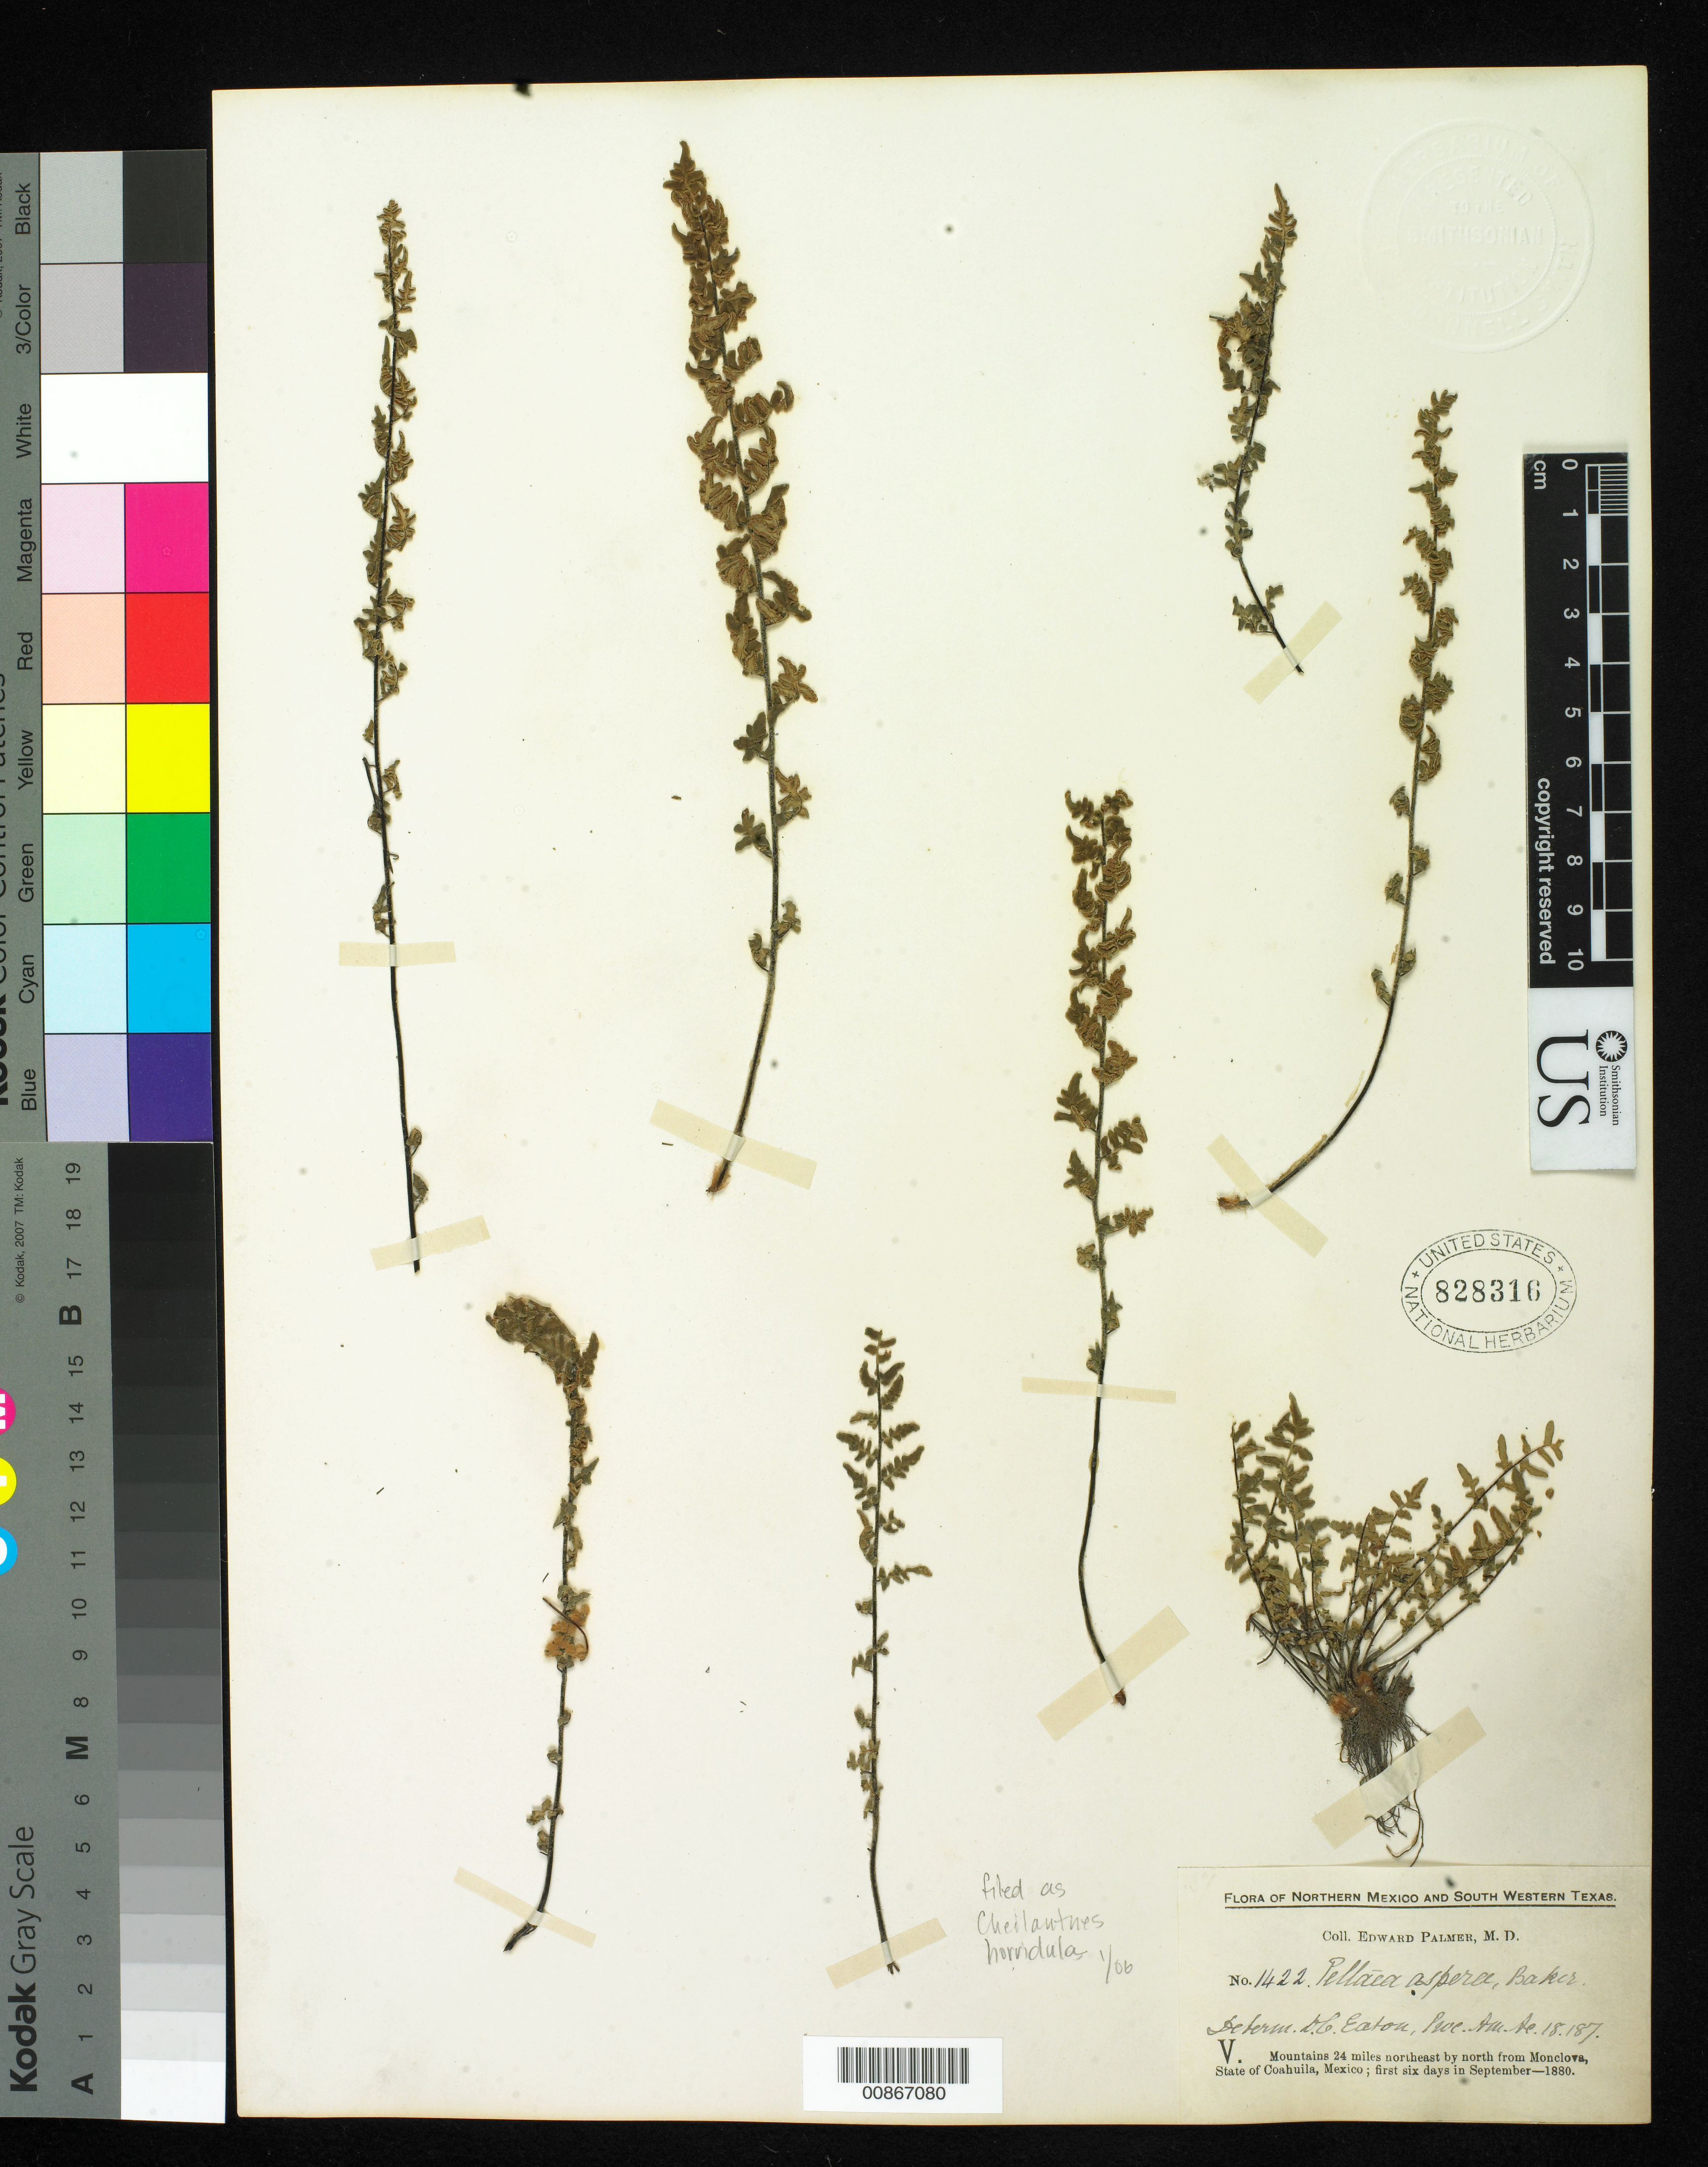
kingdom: Plantae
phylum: Tracheophyta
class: Polypodiopsida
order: Polypodiales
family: Pteridaceae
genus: Myriopteris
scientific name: Myriopteris scabra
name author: (C. Chr.) Grusz & Windham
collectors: E. Palmer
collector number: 1422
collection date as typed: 01 Sep 1880 to 06 Sep 1880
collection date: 1880-09-01/1880-09-06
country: Mexico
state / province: Coahuila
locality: V. Mountains 24 miles northeast by north from Monclova, Coahuila.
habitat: Mountains.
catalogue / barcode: US 828316